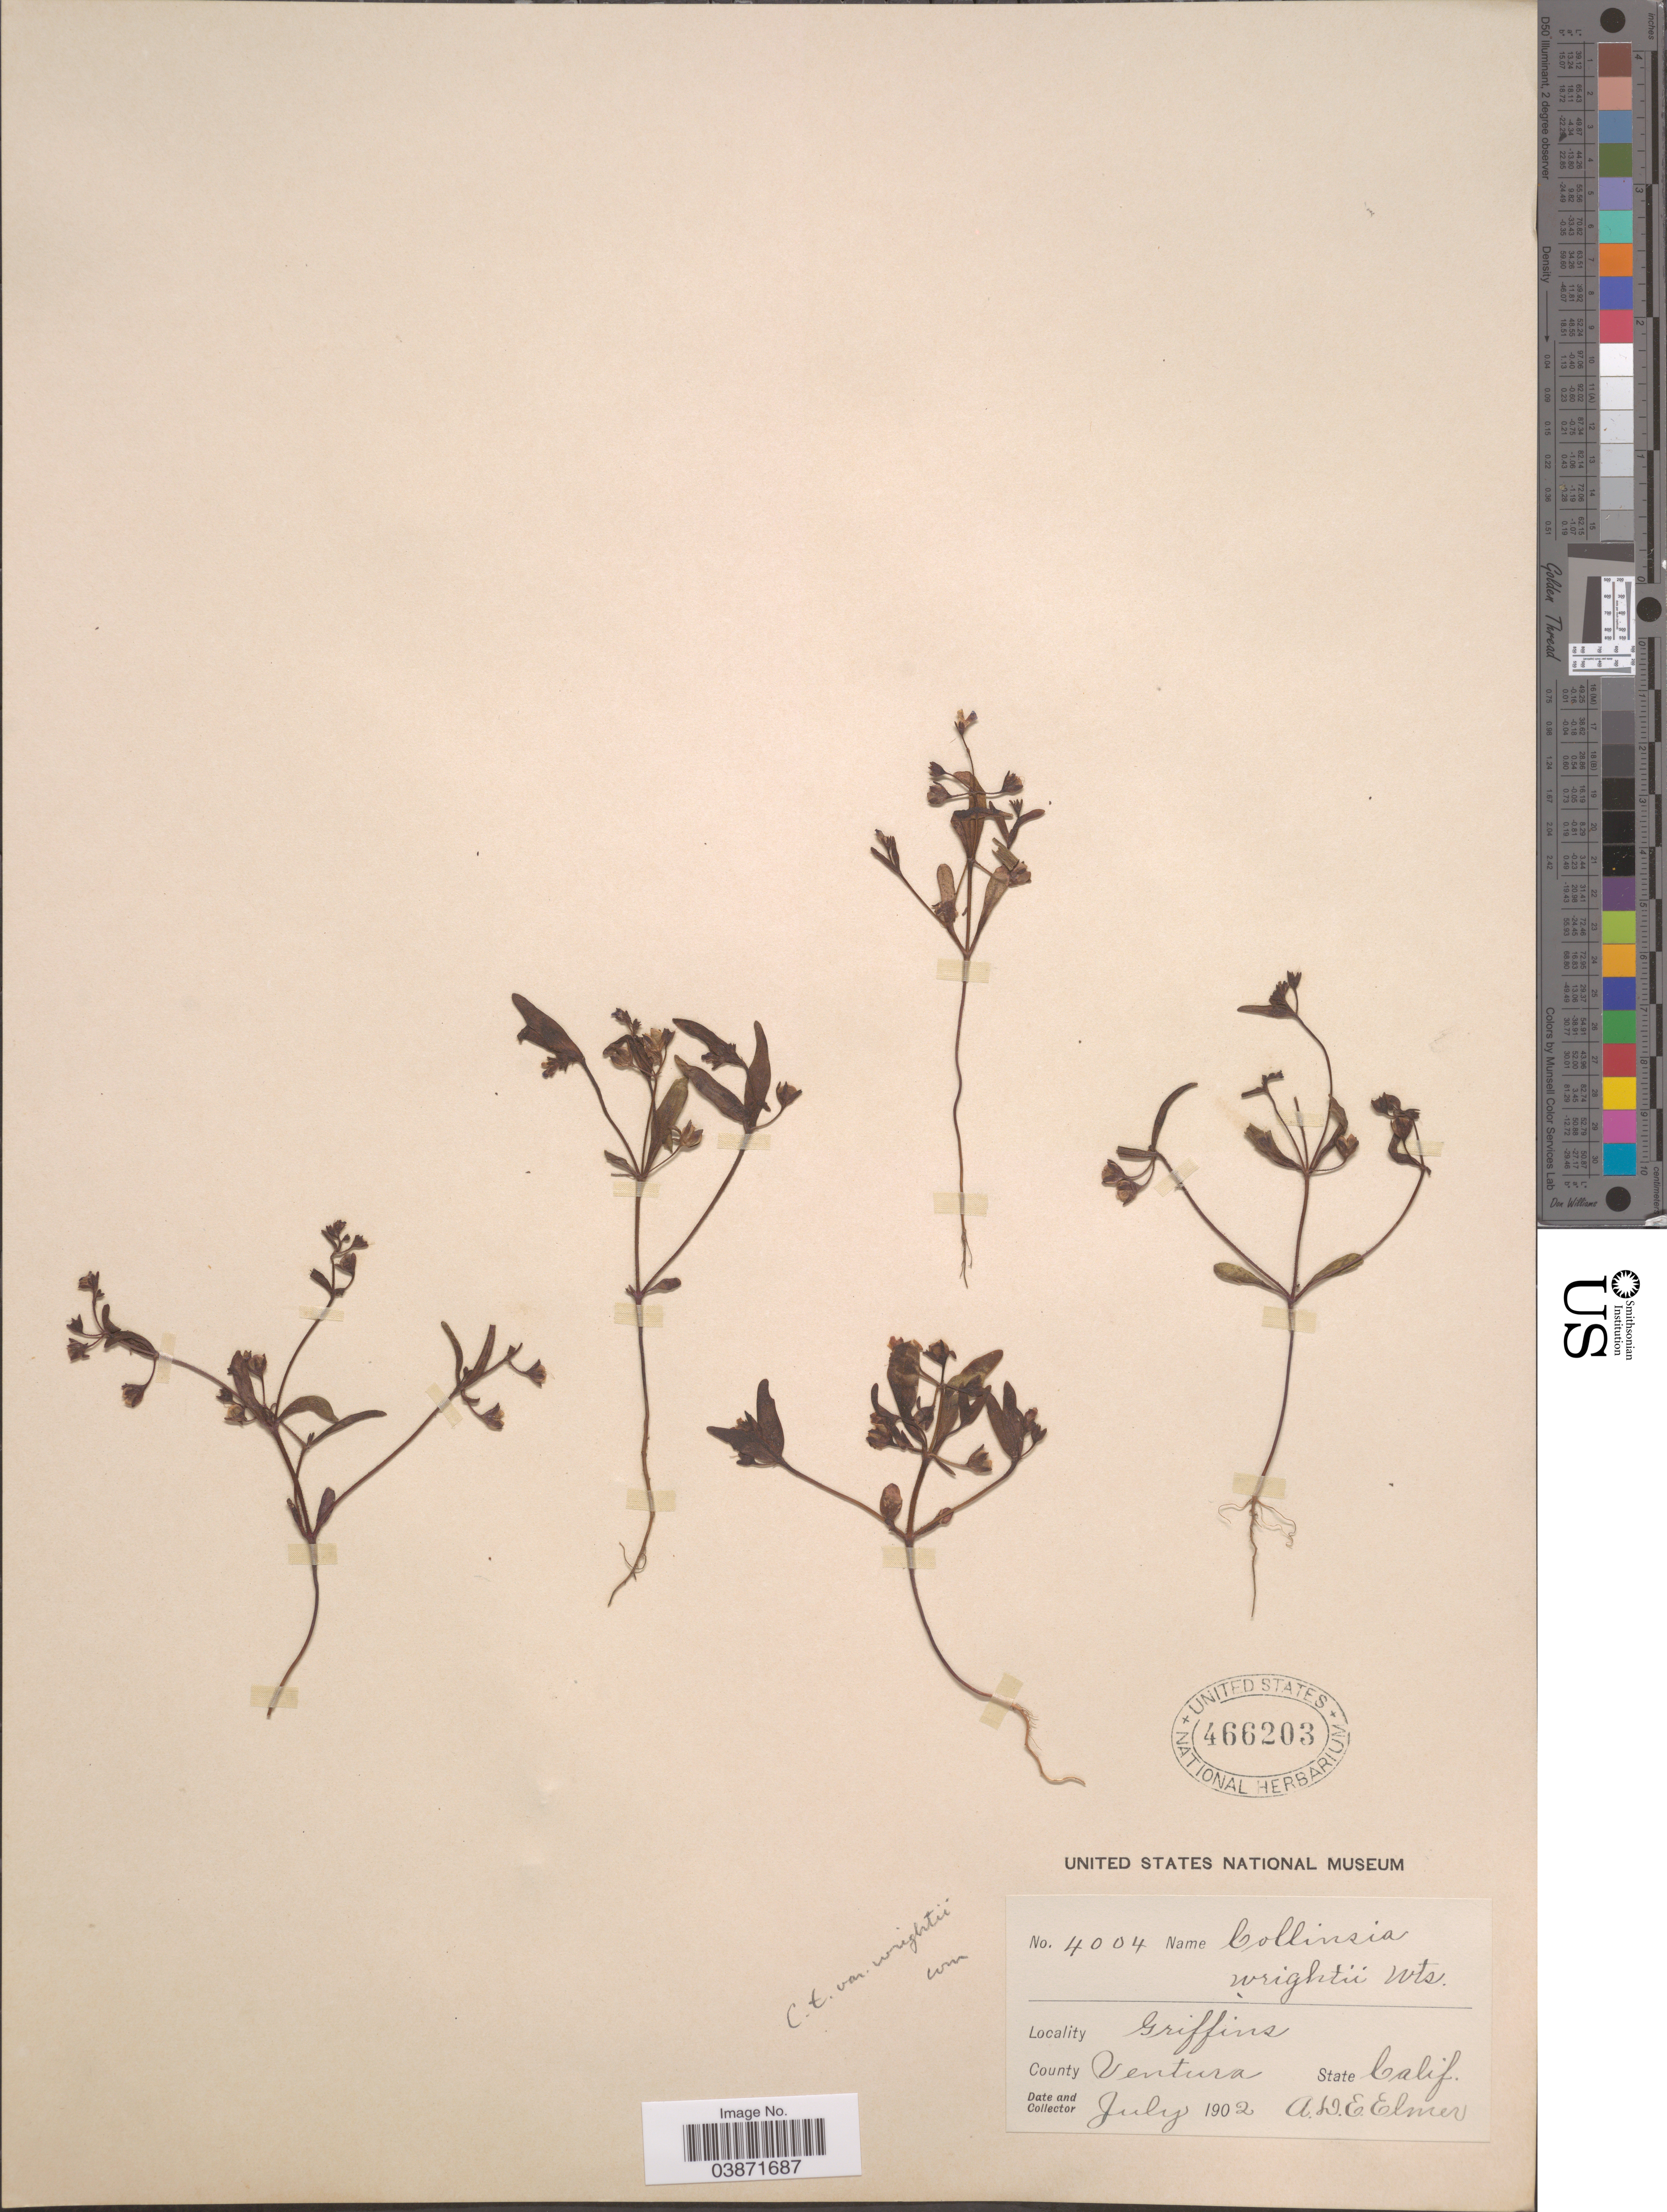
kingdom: Plantae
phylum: Tracheophyta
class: Magnoliopsida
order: Lamiales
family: Plantaginaceae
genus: Collinsia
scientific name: Collinsia torreyi var. wrightii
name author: A. Gray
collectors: A. D. E. Elmer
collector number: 4004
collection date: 1902-07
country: United States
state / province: California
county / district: Ventura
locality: Griffins. County Ventura.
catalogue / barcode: US 466203